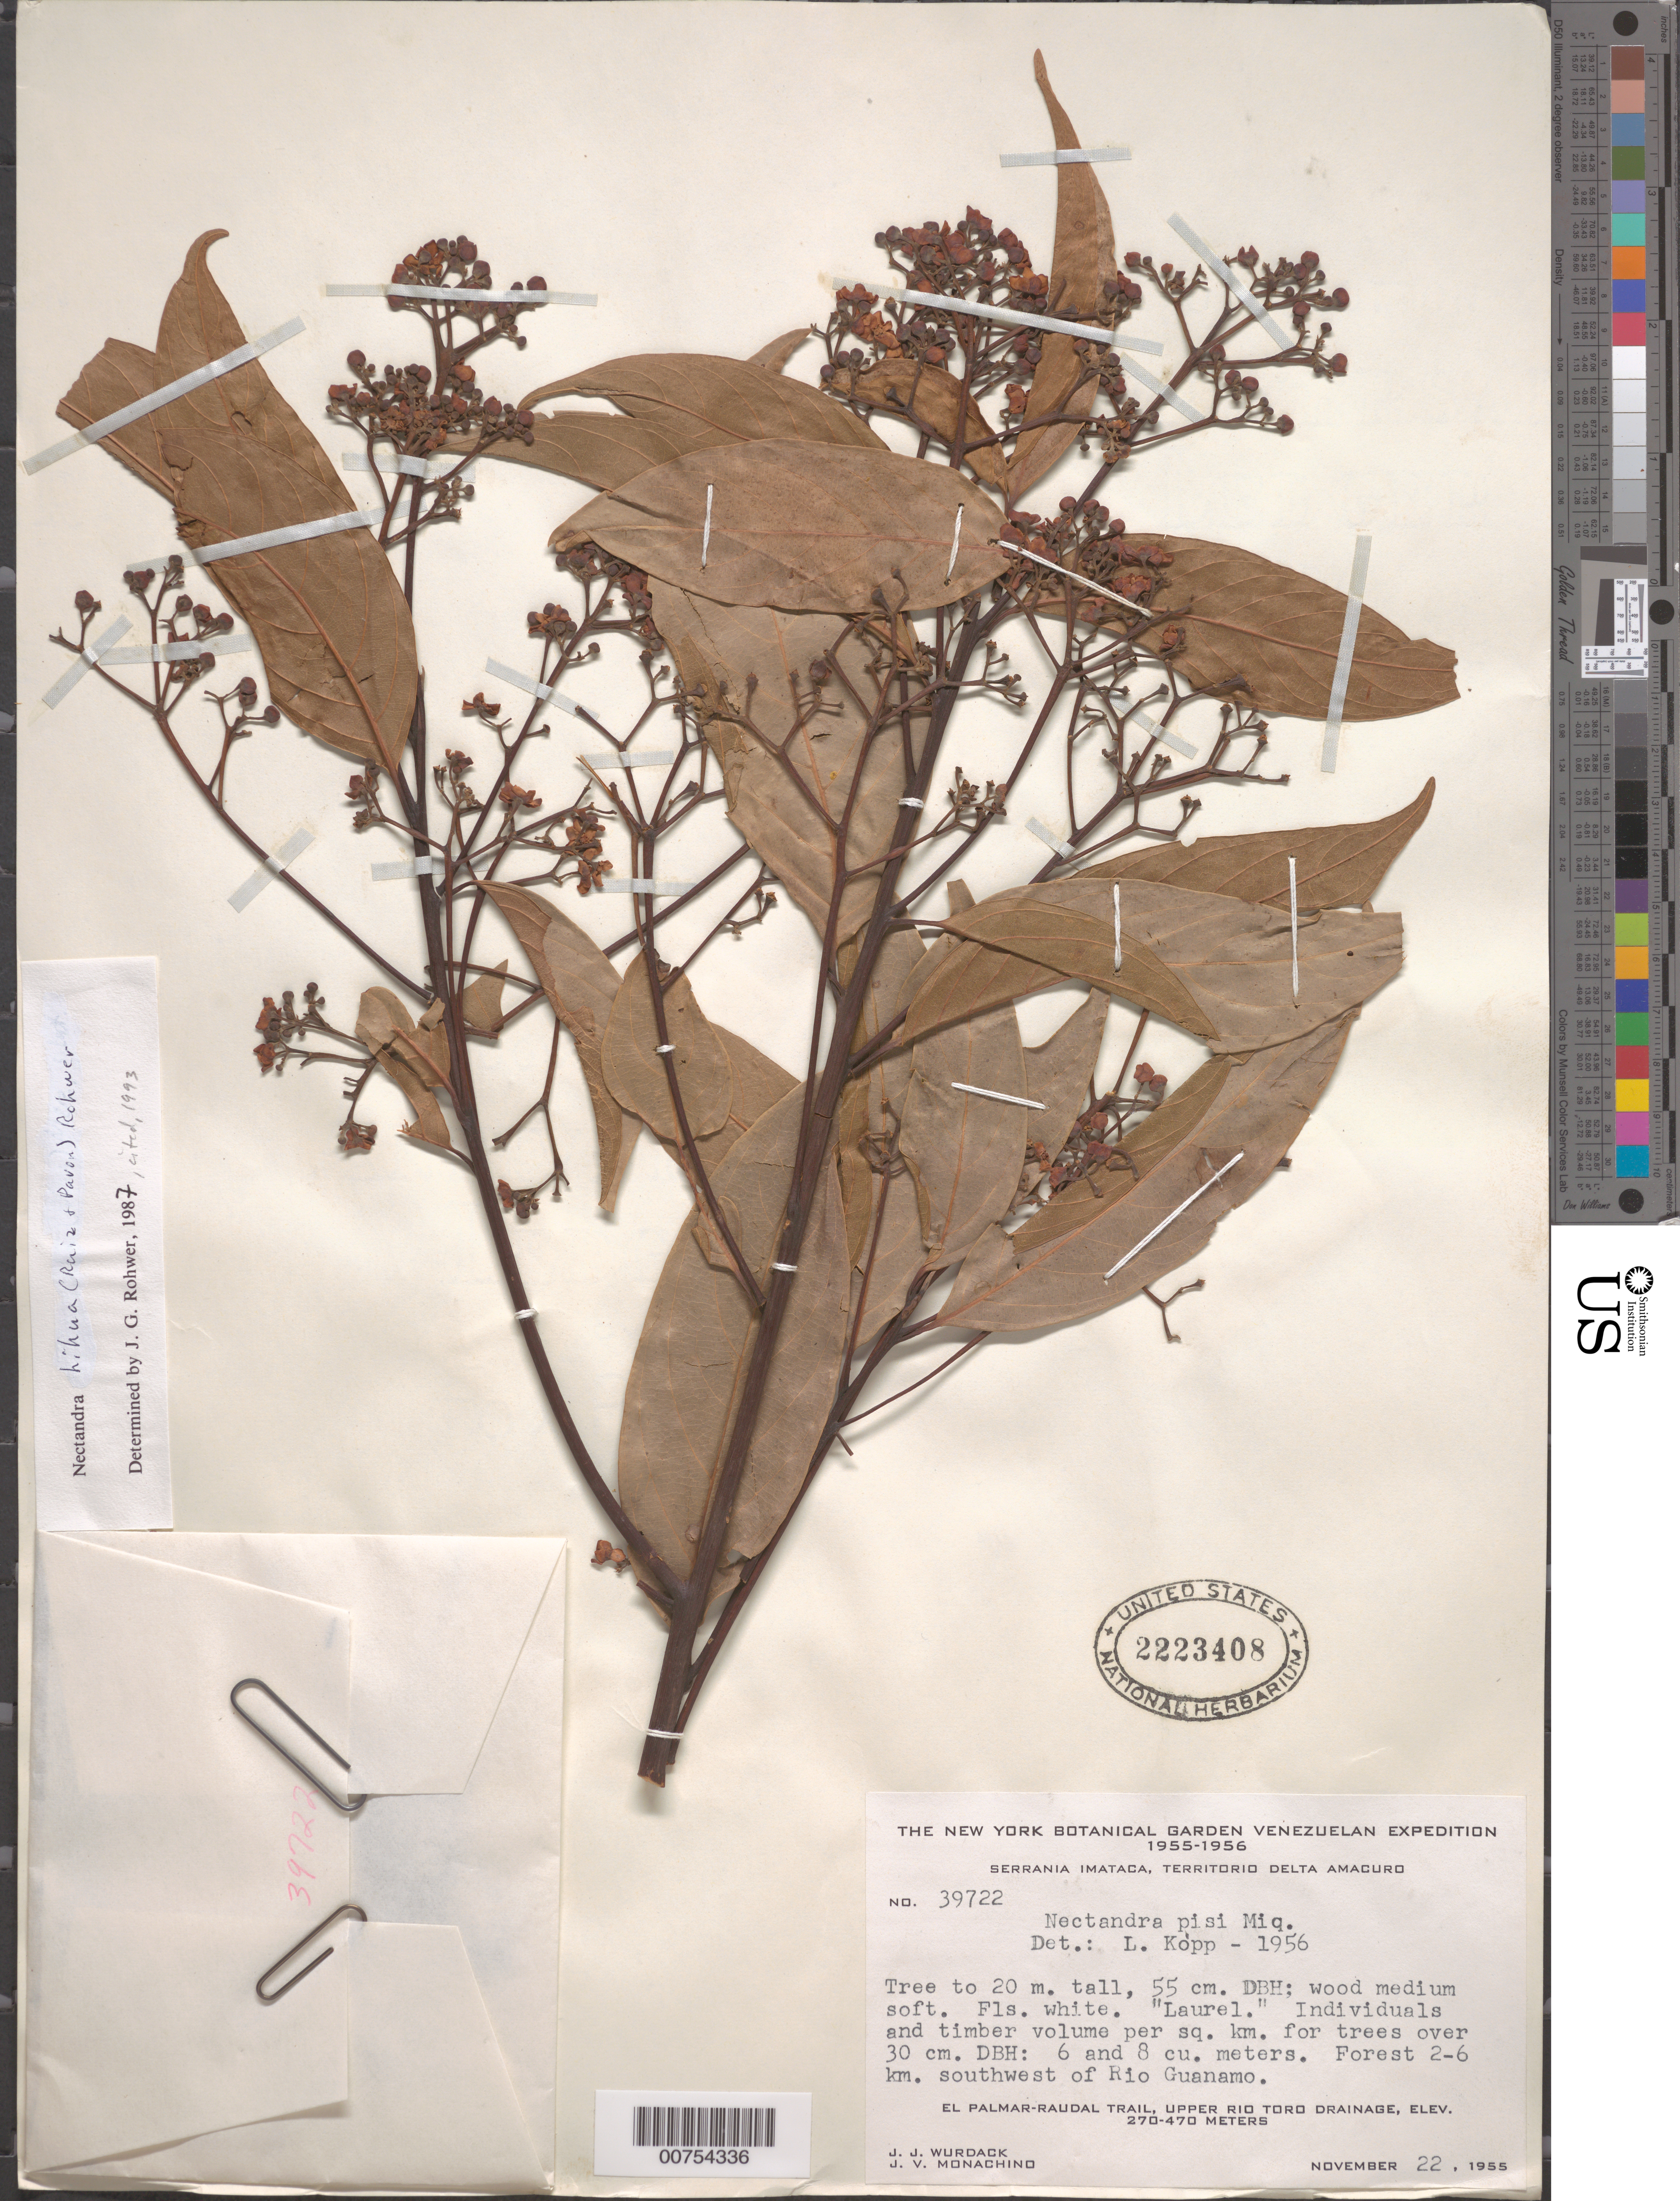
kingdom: Plantae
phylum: Tracheophyta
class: Magnoliopsida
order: Laurales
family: Lauraceae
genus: Nectandra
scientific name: Nectandra hihua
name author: (Ruiz & Pav.) Rohwer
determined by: Rohwer, J. G.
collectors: J. J. Wurdack & J. V. Monachino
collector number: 39722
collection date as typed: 22-Nov-55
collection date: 1955-11-22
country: Venezuela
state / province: Delta Amacuro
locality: Río Guanamo, 2-6 km SW of; El Palmar-Raudal trail, upper Río Toro drainage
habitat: Forest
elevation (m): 270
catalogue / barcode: US 2223408